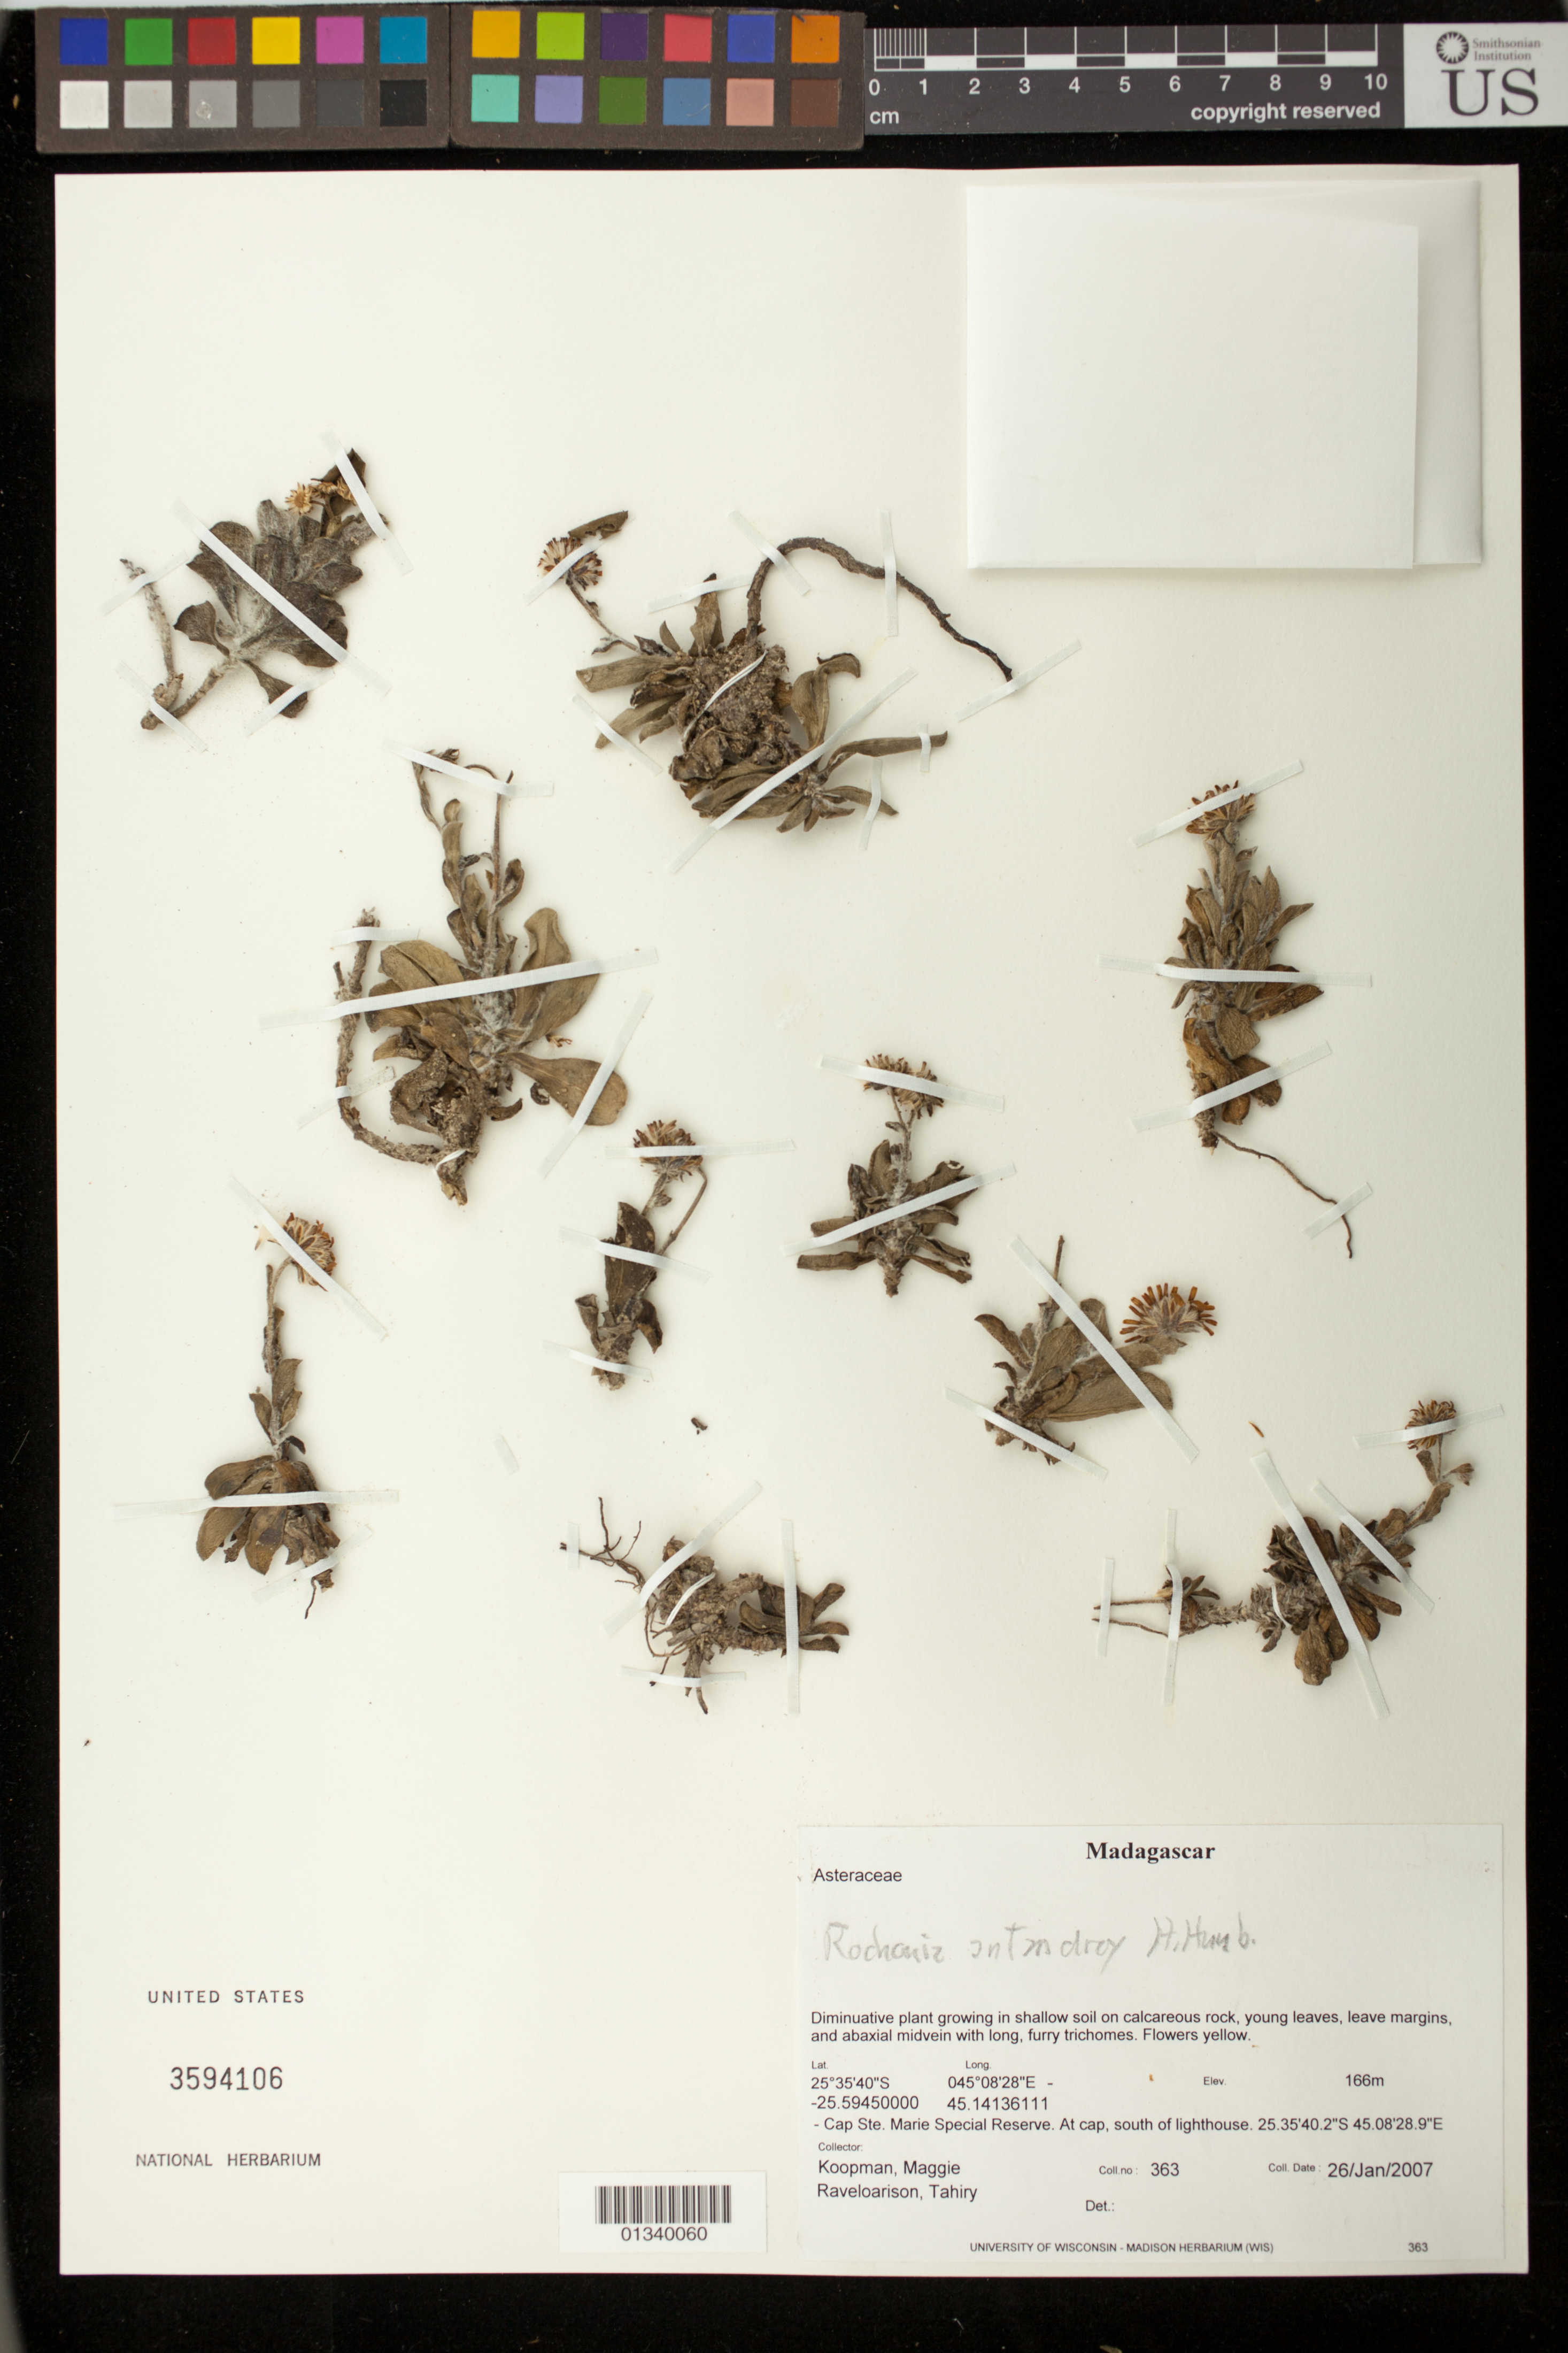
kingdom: Plantae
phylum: Tracheophyta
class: Magnoliopsida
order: Asterales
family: Asteraceae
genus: Rochonia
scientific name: Rochonia antandroy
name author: Humbert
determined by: Robinson, Harold E., (US)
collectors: M. M. Koopman & T. Raveloarison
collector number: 363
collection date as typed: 26 January 2007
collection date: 2007-01-26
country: Madagascar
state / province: Androy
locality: Cap Ste. Marie Special Reserve. At cap. south of lighthouse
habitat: Growing in shallow soil on calcareous rock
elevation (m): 166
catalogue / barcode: US 3594106